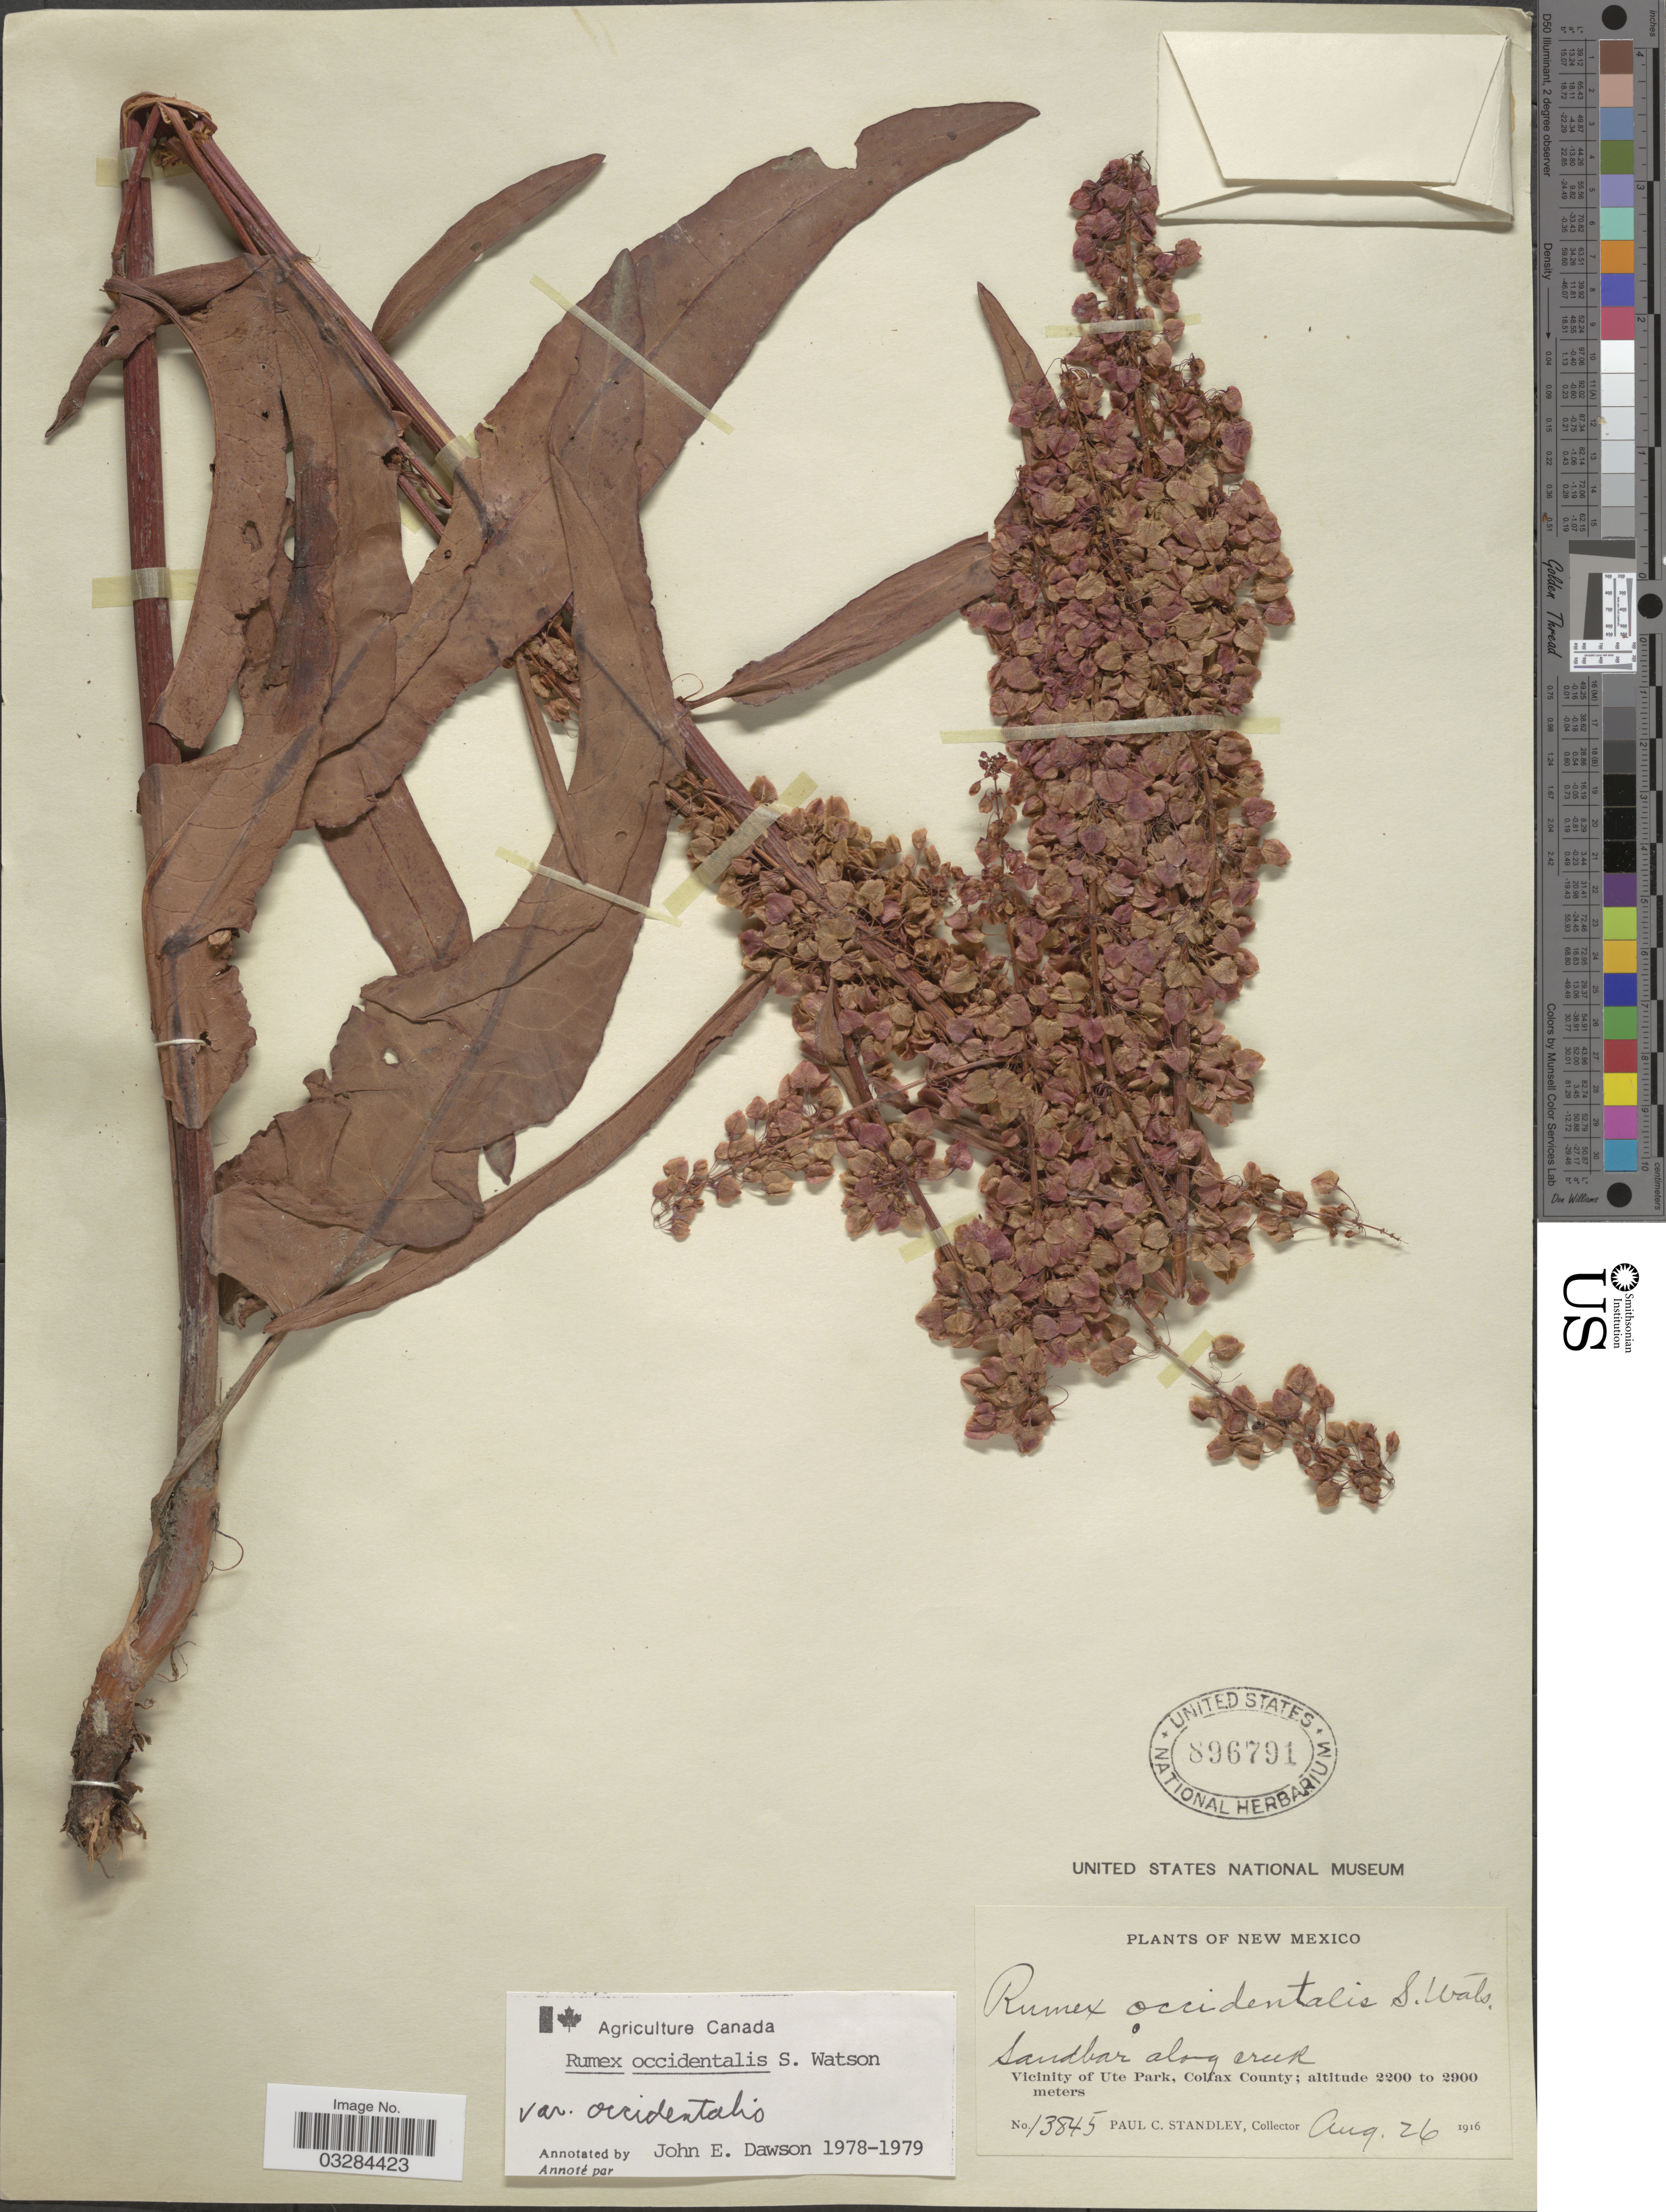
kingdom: Plantae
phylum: Tracheophyta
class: Magnoliopsida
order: Caryophyllales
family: Polygonaceae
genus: Rumex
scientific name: Rumex occidentalis var. occidentalis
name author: S. Watson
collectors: P. C. Standley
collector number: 13845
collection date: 1916-08-26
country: United States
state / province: New Mexico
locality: Sandbar along creek. Vicinity of Ute Park, Colfax County.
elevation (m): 2200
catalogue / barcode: US 896791